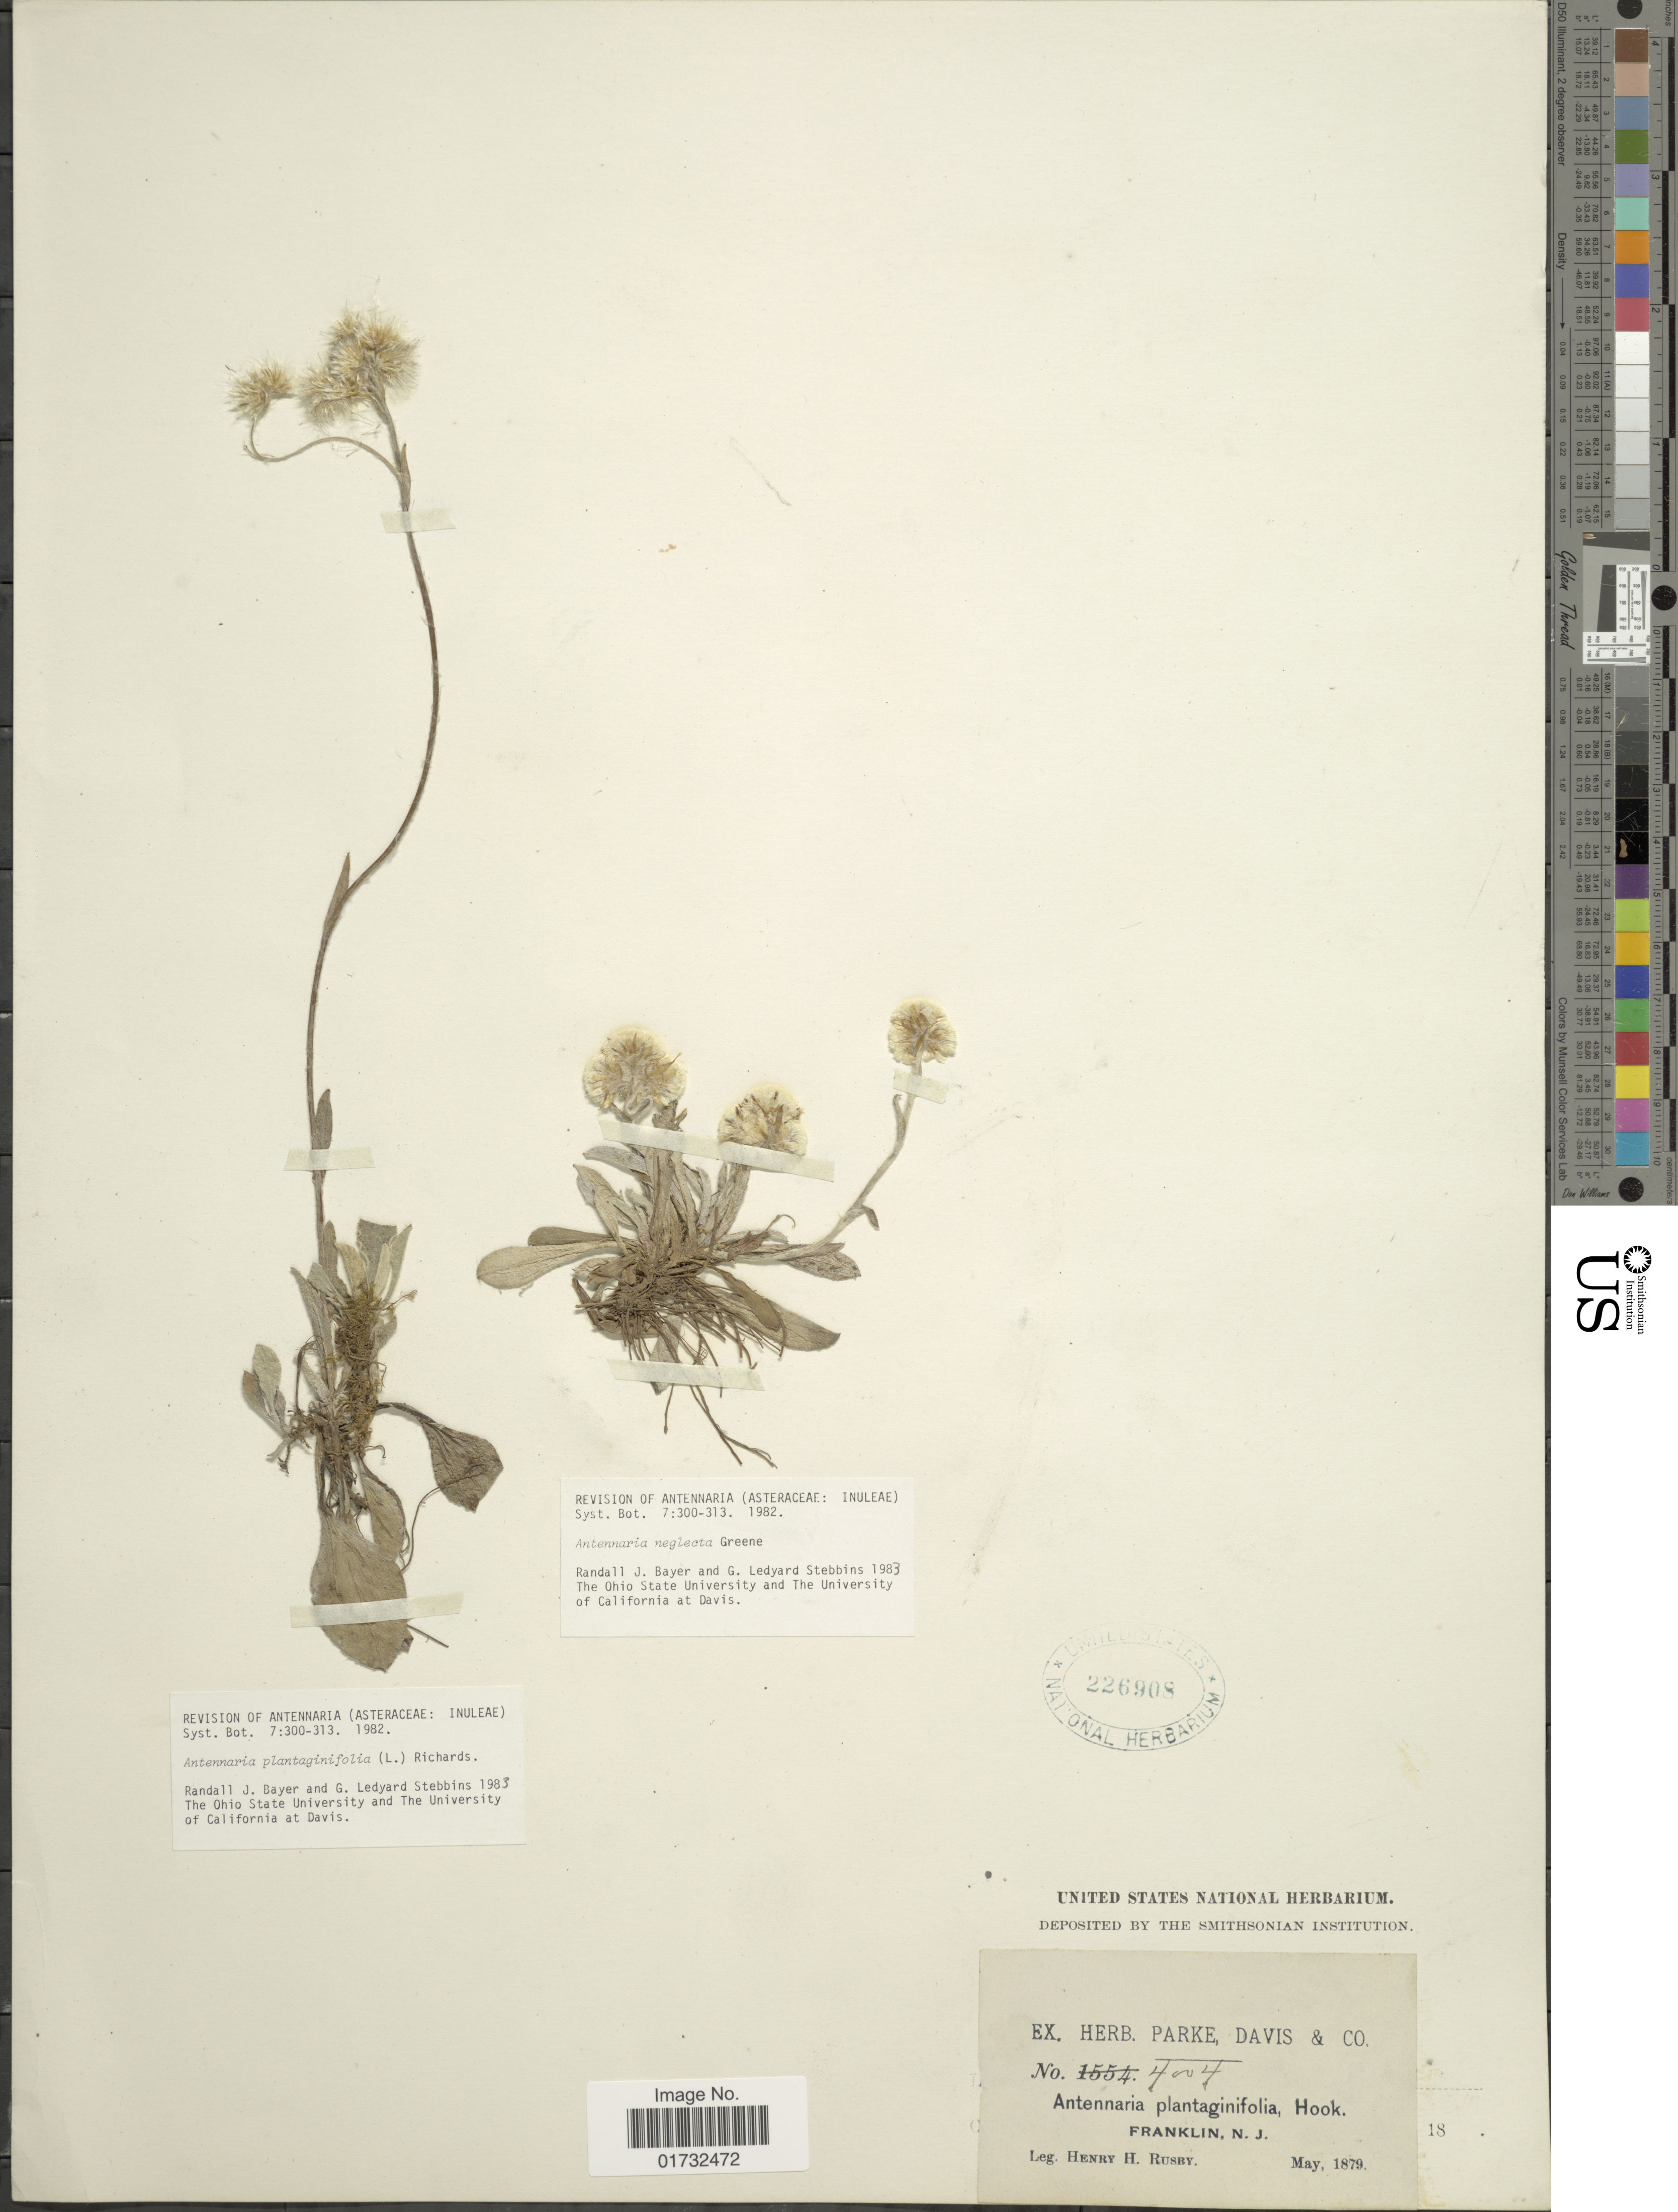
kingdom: Plantae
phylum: Tracheophyta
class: Magnoliopsida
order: Asterales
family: Asteraceae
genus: Antennaria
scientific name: Antennaria plantaginifolia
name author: (L.) Richardson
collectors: H. H. Rusby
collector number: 4004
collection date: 1879-05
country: United States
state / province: New Jersey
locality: Franklin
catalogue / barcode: US 226908